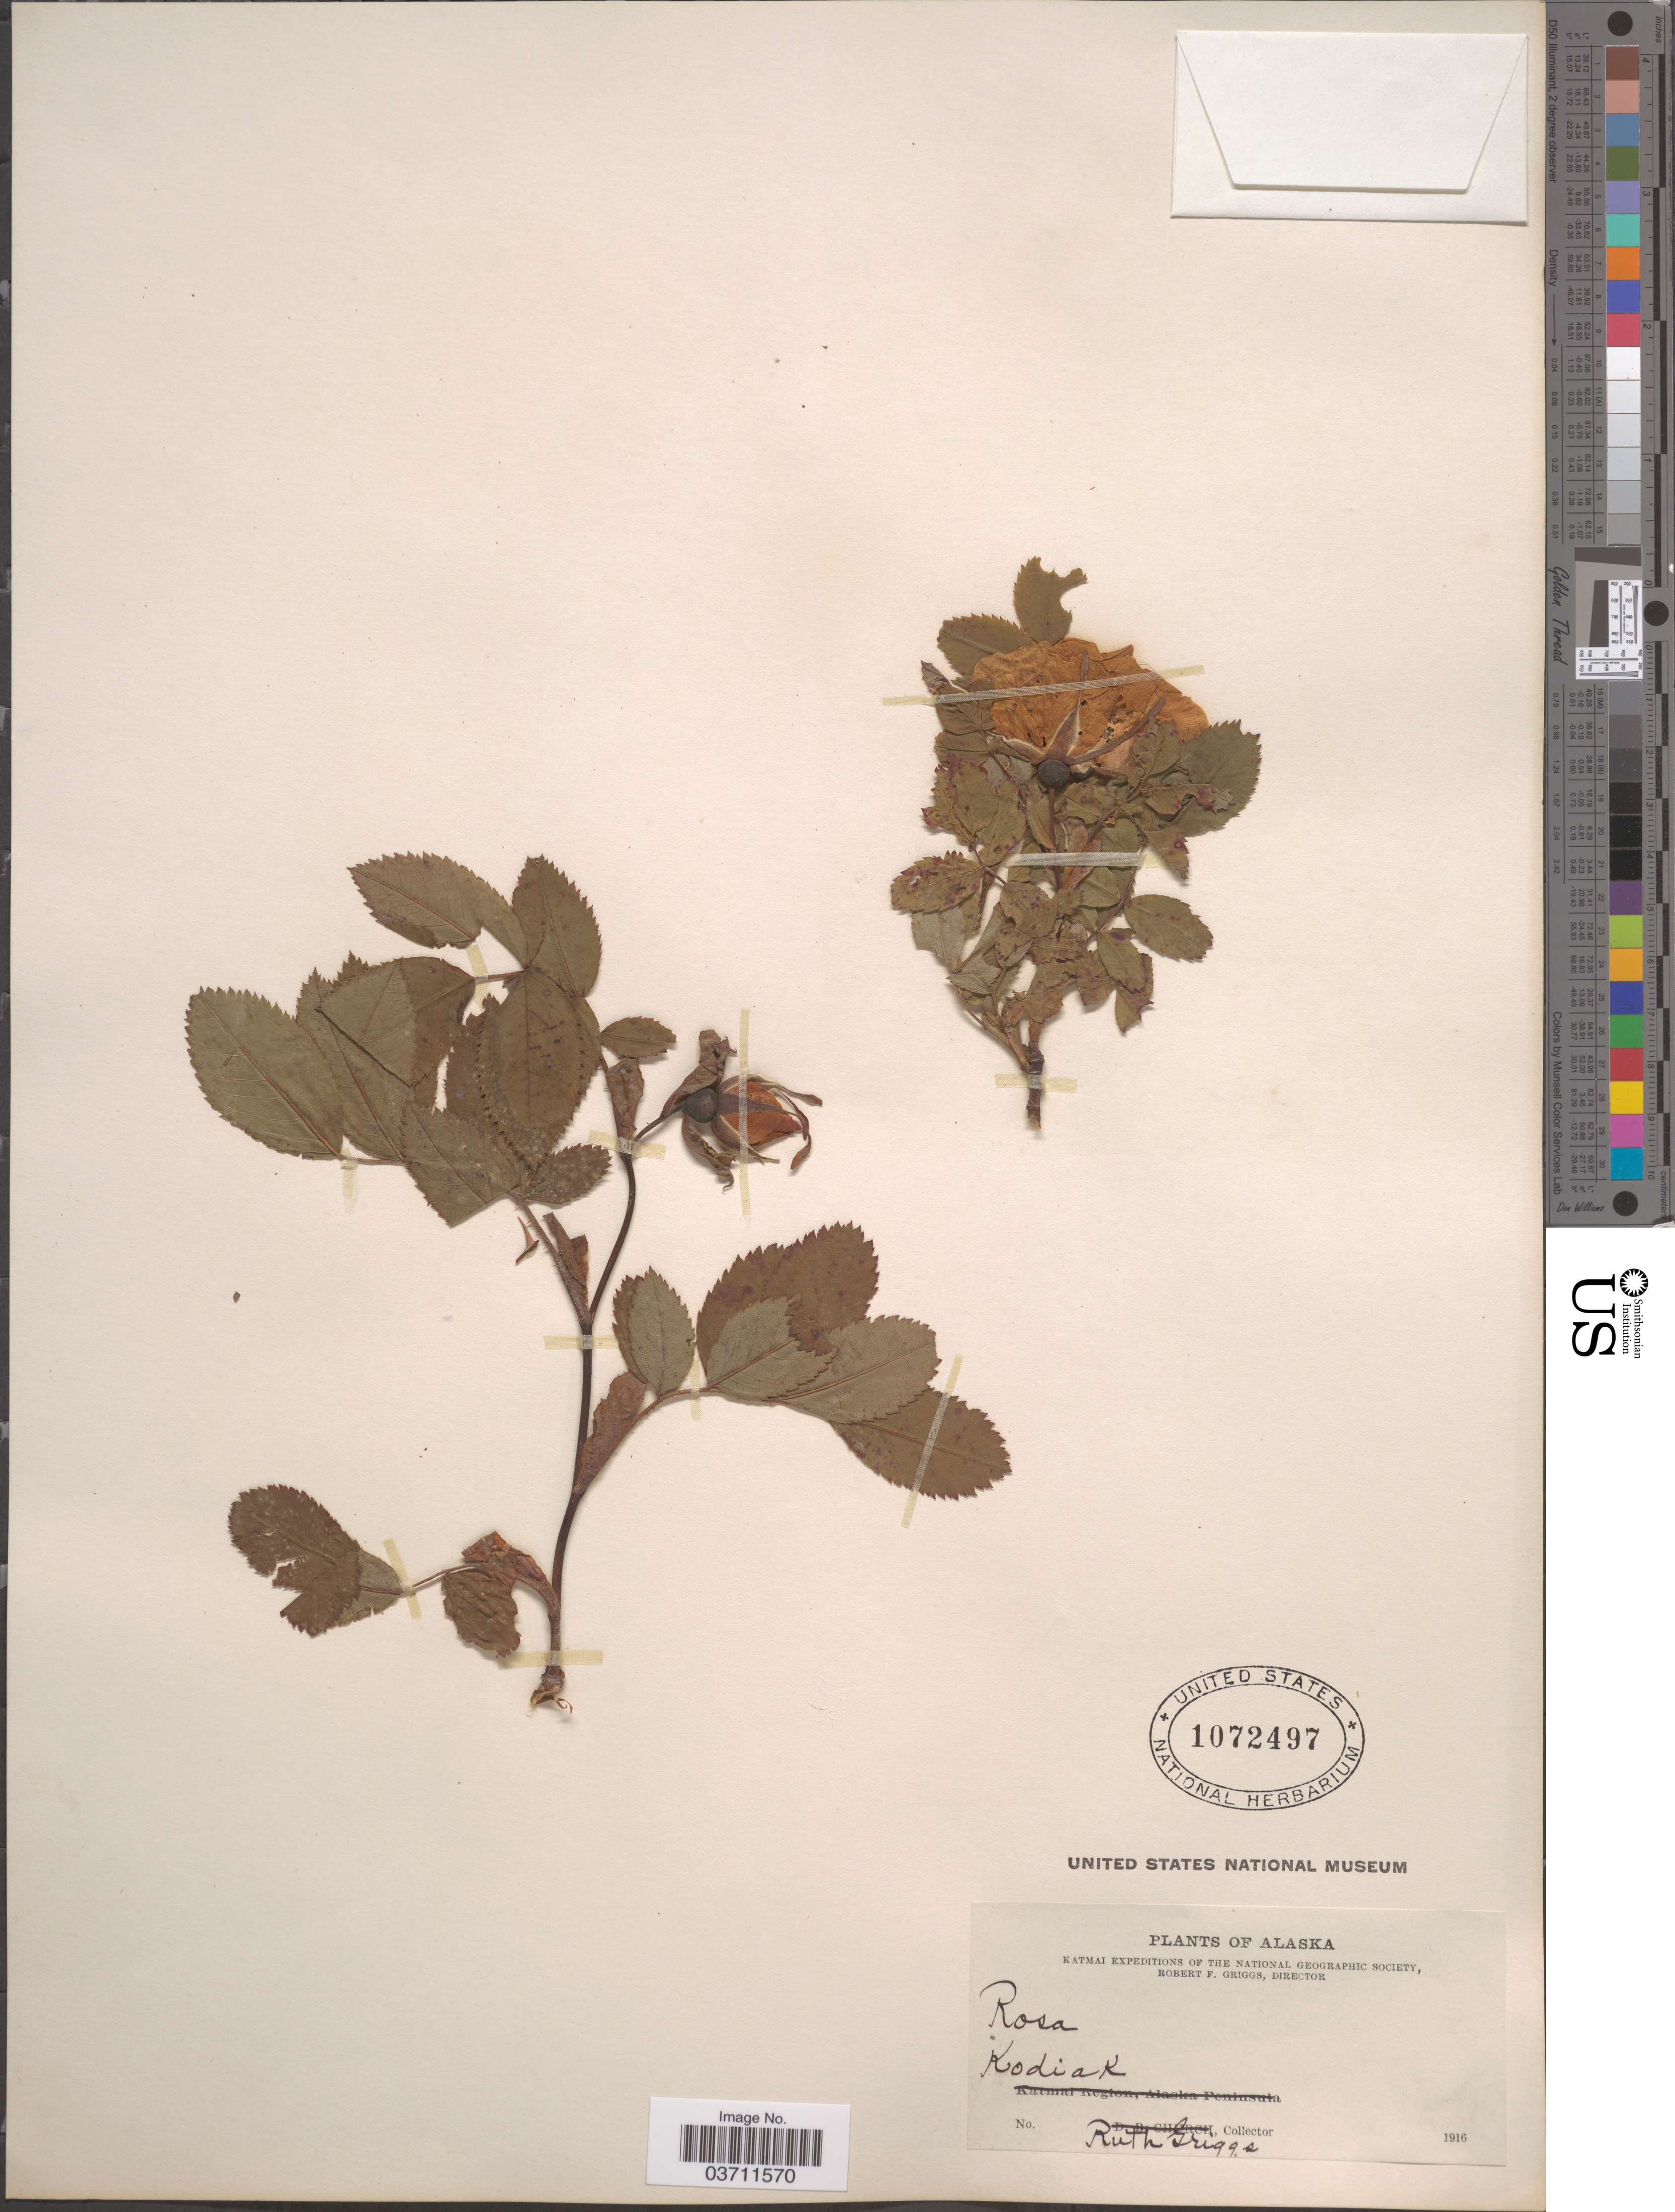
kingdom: Plantae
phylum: Tracheophyta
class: Magnoliopsida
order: Rosales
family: Rosaceae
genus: Rosa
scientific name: Rosa nutkana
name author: C. Presl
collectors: R. Griggs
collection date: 1916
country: United States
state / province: Alaska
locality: Kodiak.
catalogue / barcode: US 1072497